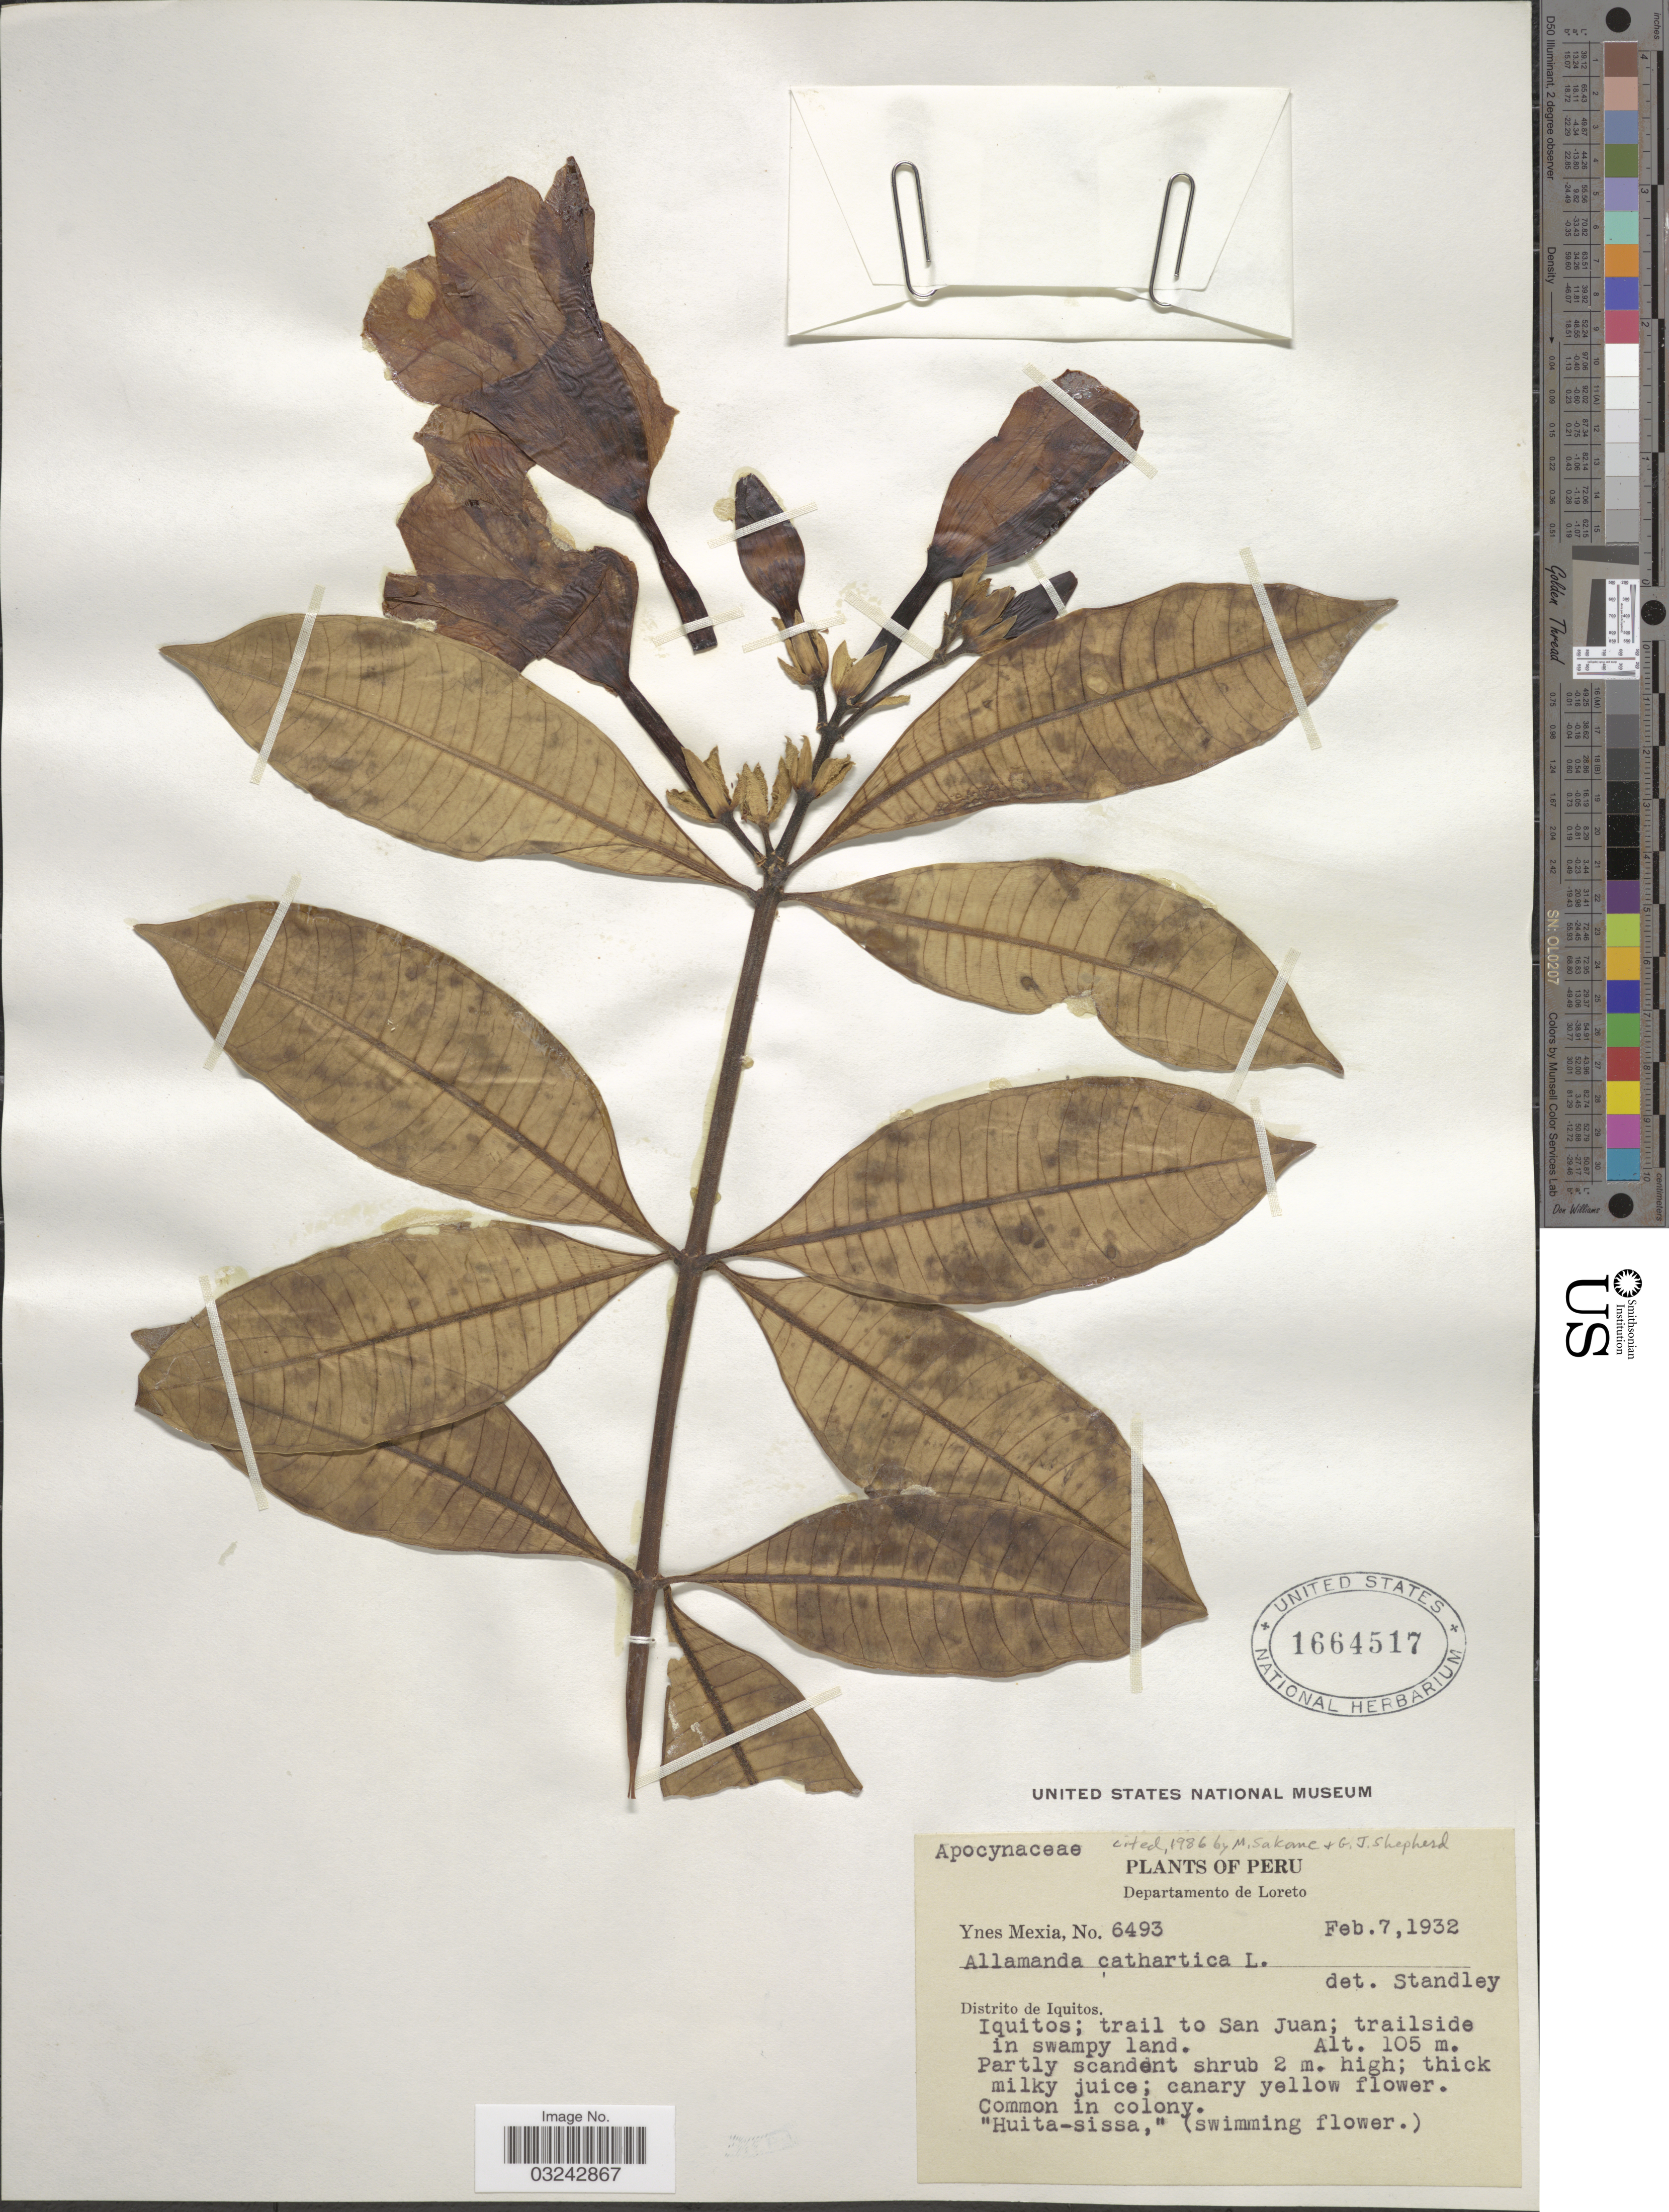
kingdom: Plantae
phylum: Tracheophyta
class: Magnoliopsida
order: Gentianales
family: Apocynaceae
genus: Allamanda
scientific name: Allamanda cathartica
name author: L.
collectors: Y. Mexia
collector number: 6493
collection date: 1973-02-07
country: Peru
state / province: Loreto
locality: Departamento de Loreto, Distrito de Iquitos. Iquitos; trail to San Juan; trailside in swampy land.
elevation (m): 105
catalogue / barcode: US 1664517